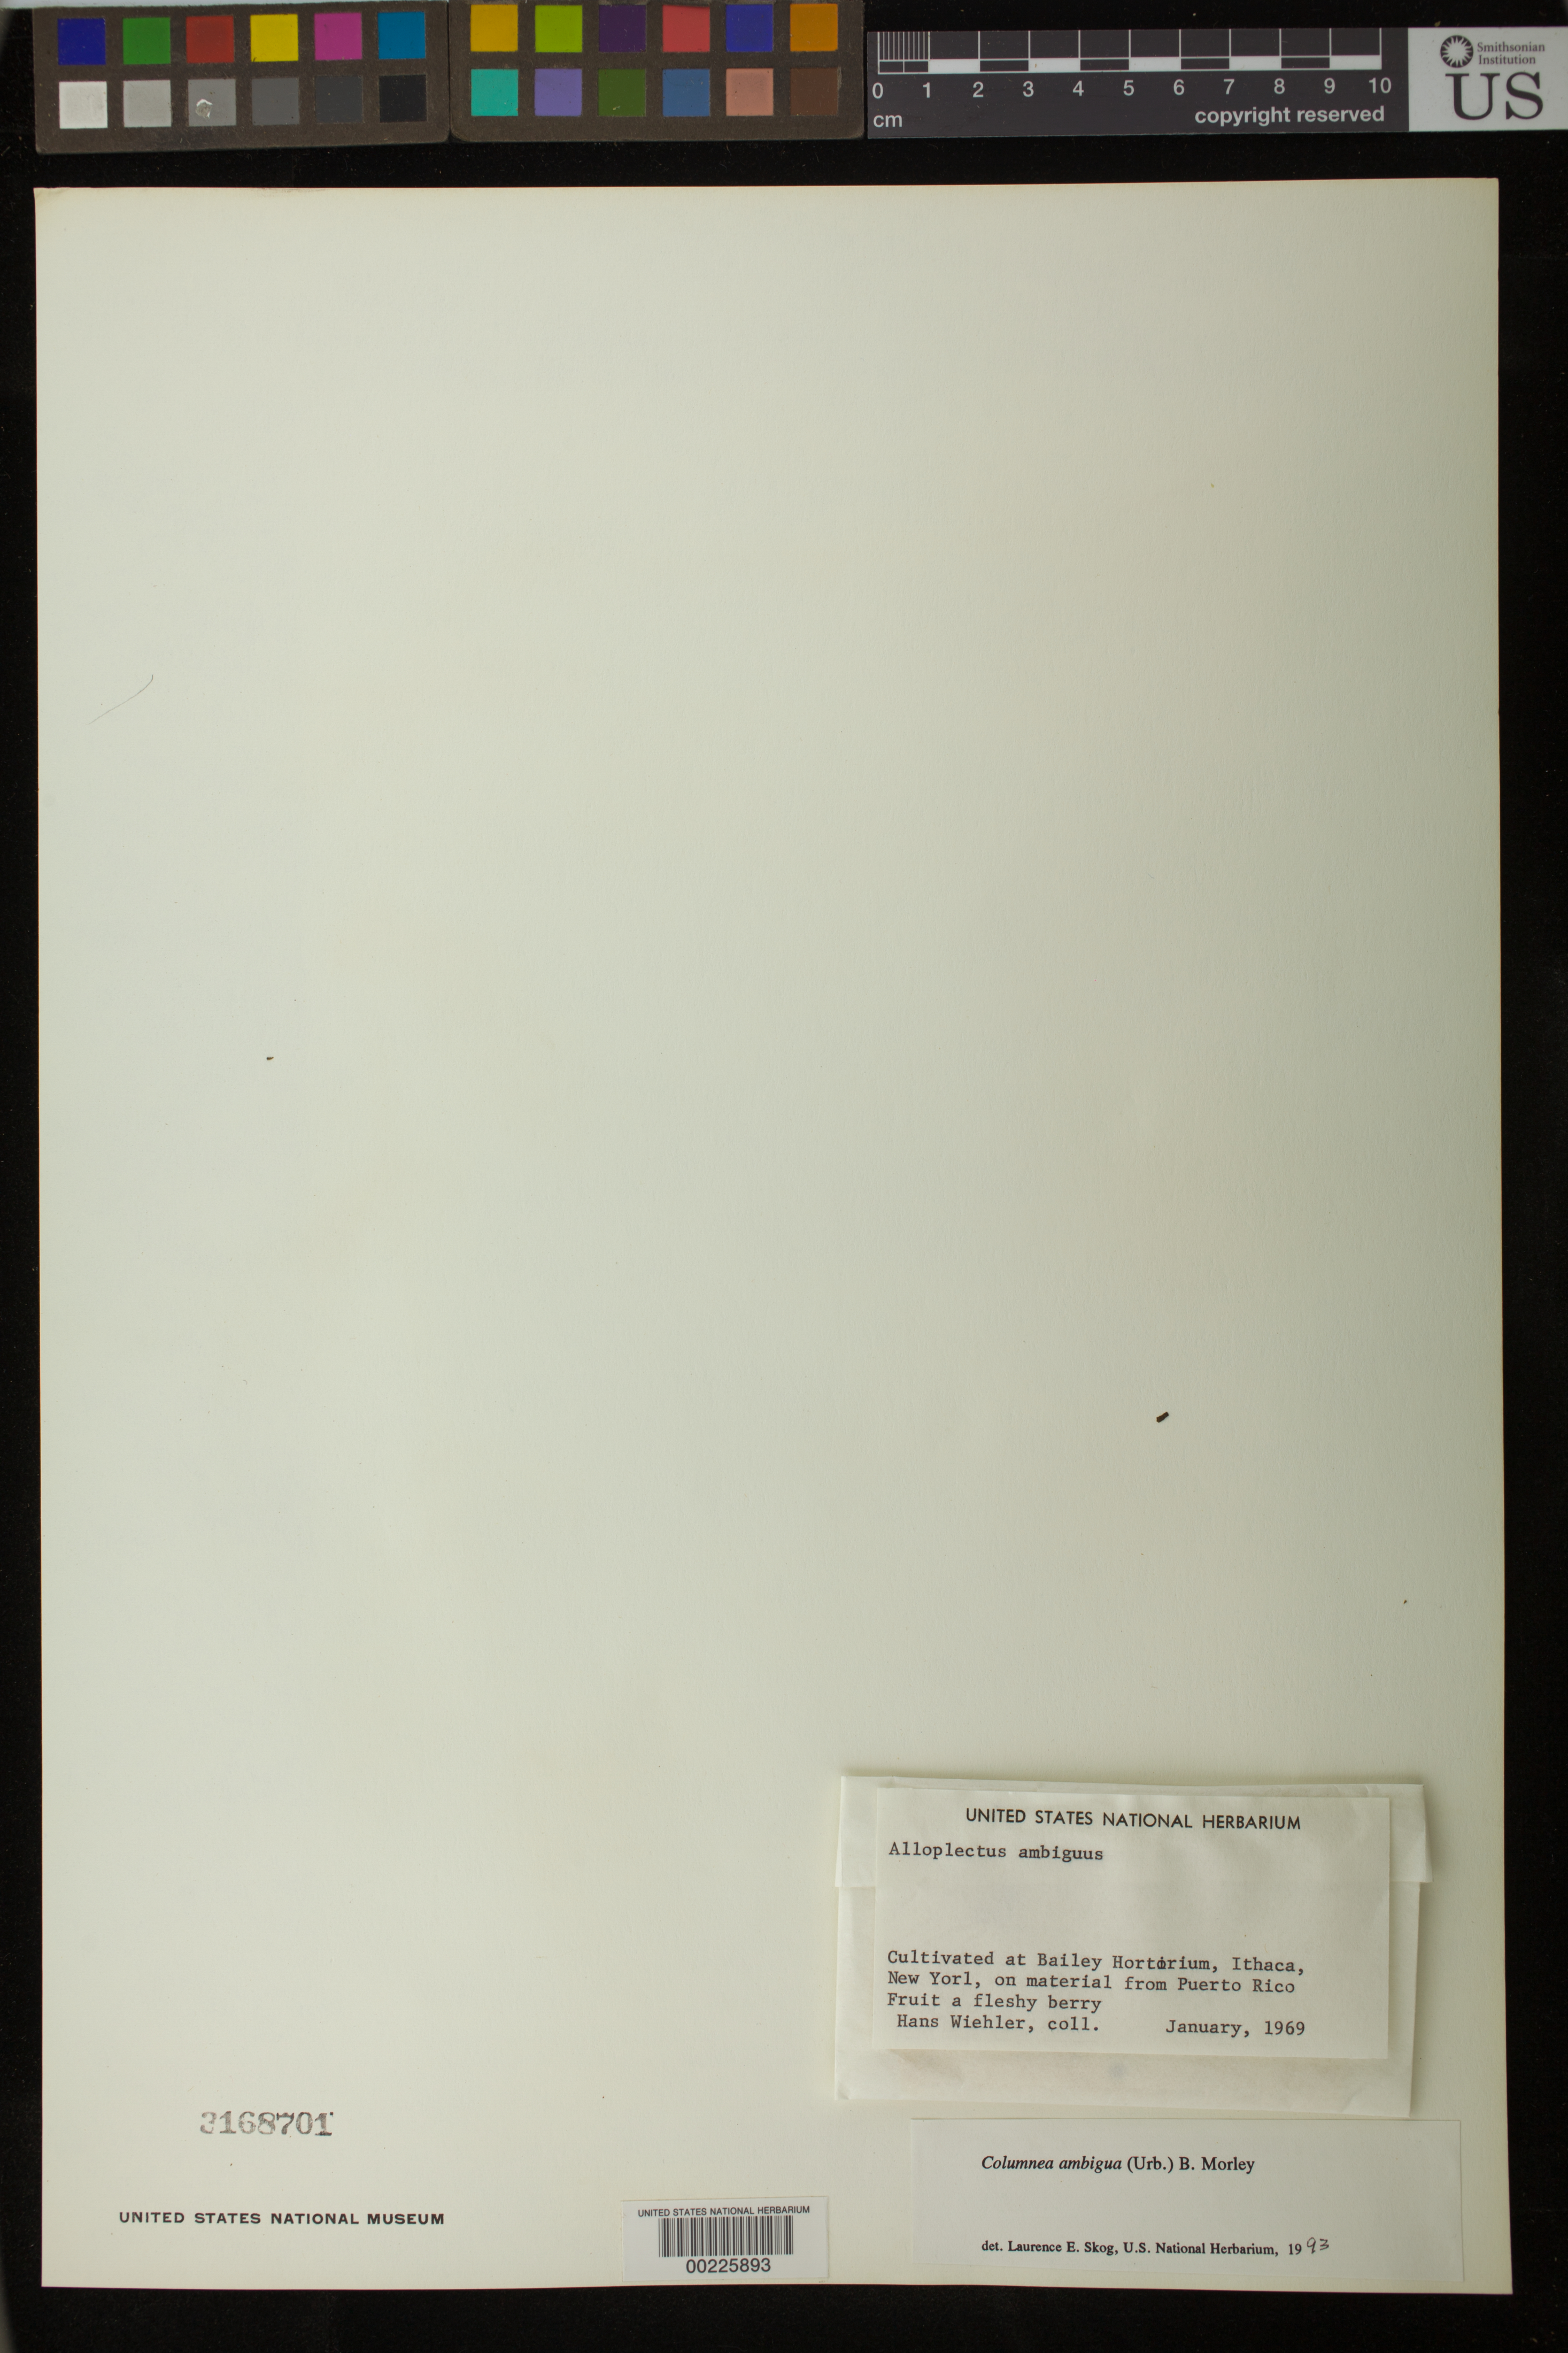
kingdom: Plantae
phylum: Tracheophyta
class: Magnoliopsida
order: Lamiales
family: Gesneriaceae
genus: Columnea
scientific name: Columnea ambigua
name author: (Urb.) B.D. Morley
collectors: H. J. Wiehler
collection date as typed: Jan 1969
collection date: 1969-01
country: Puerto Rico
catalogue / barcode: US 3168701